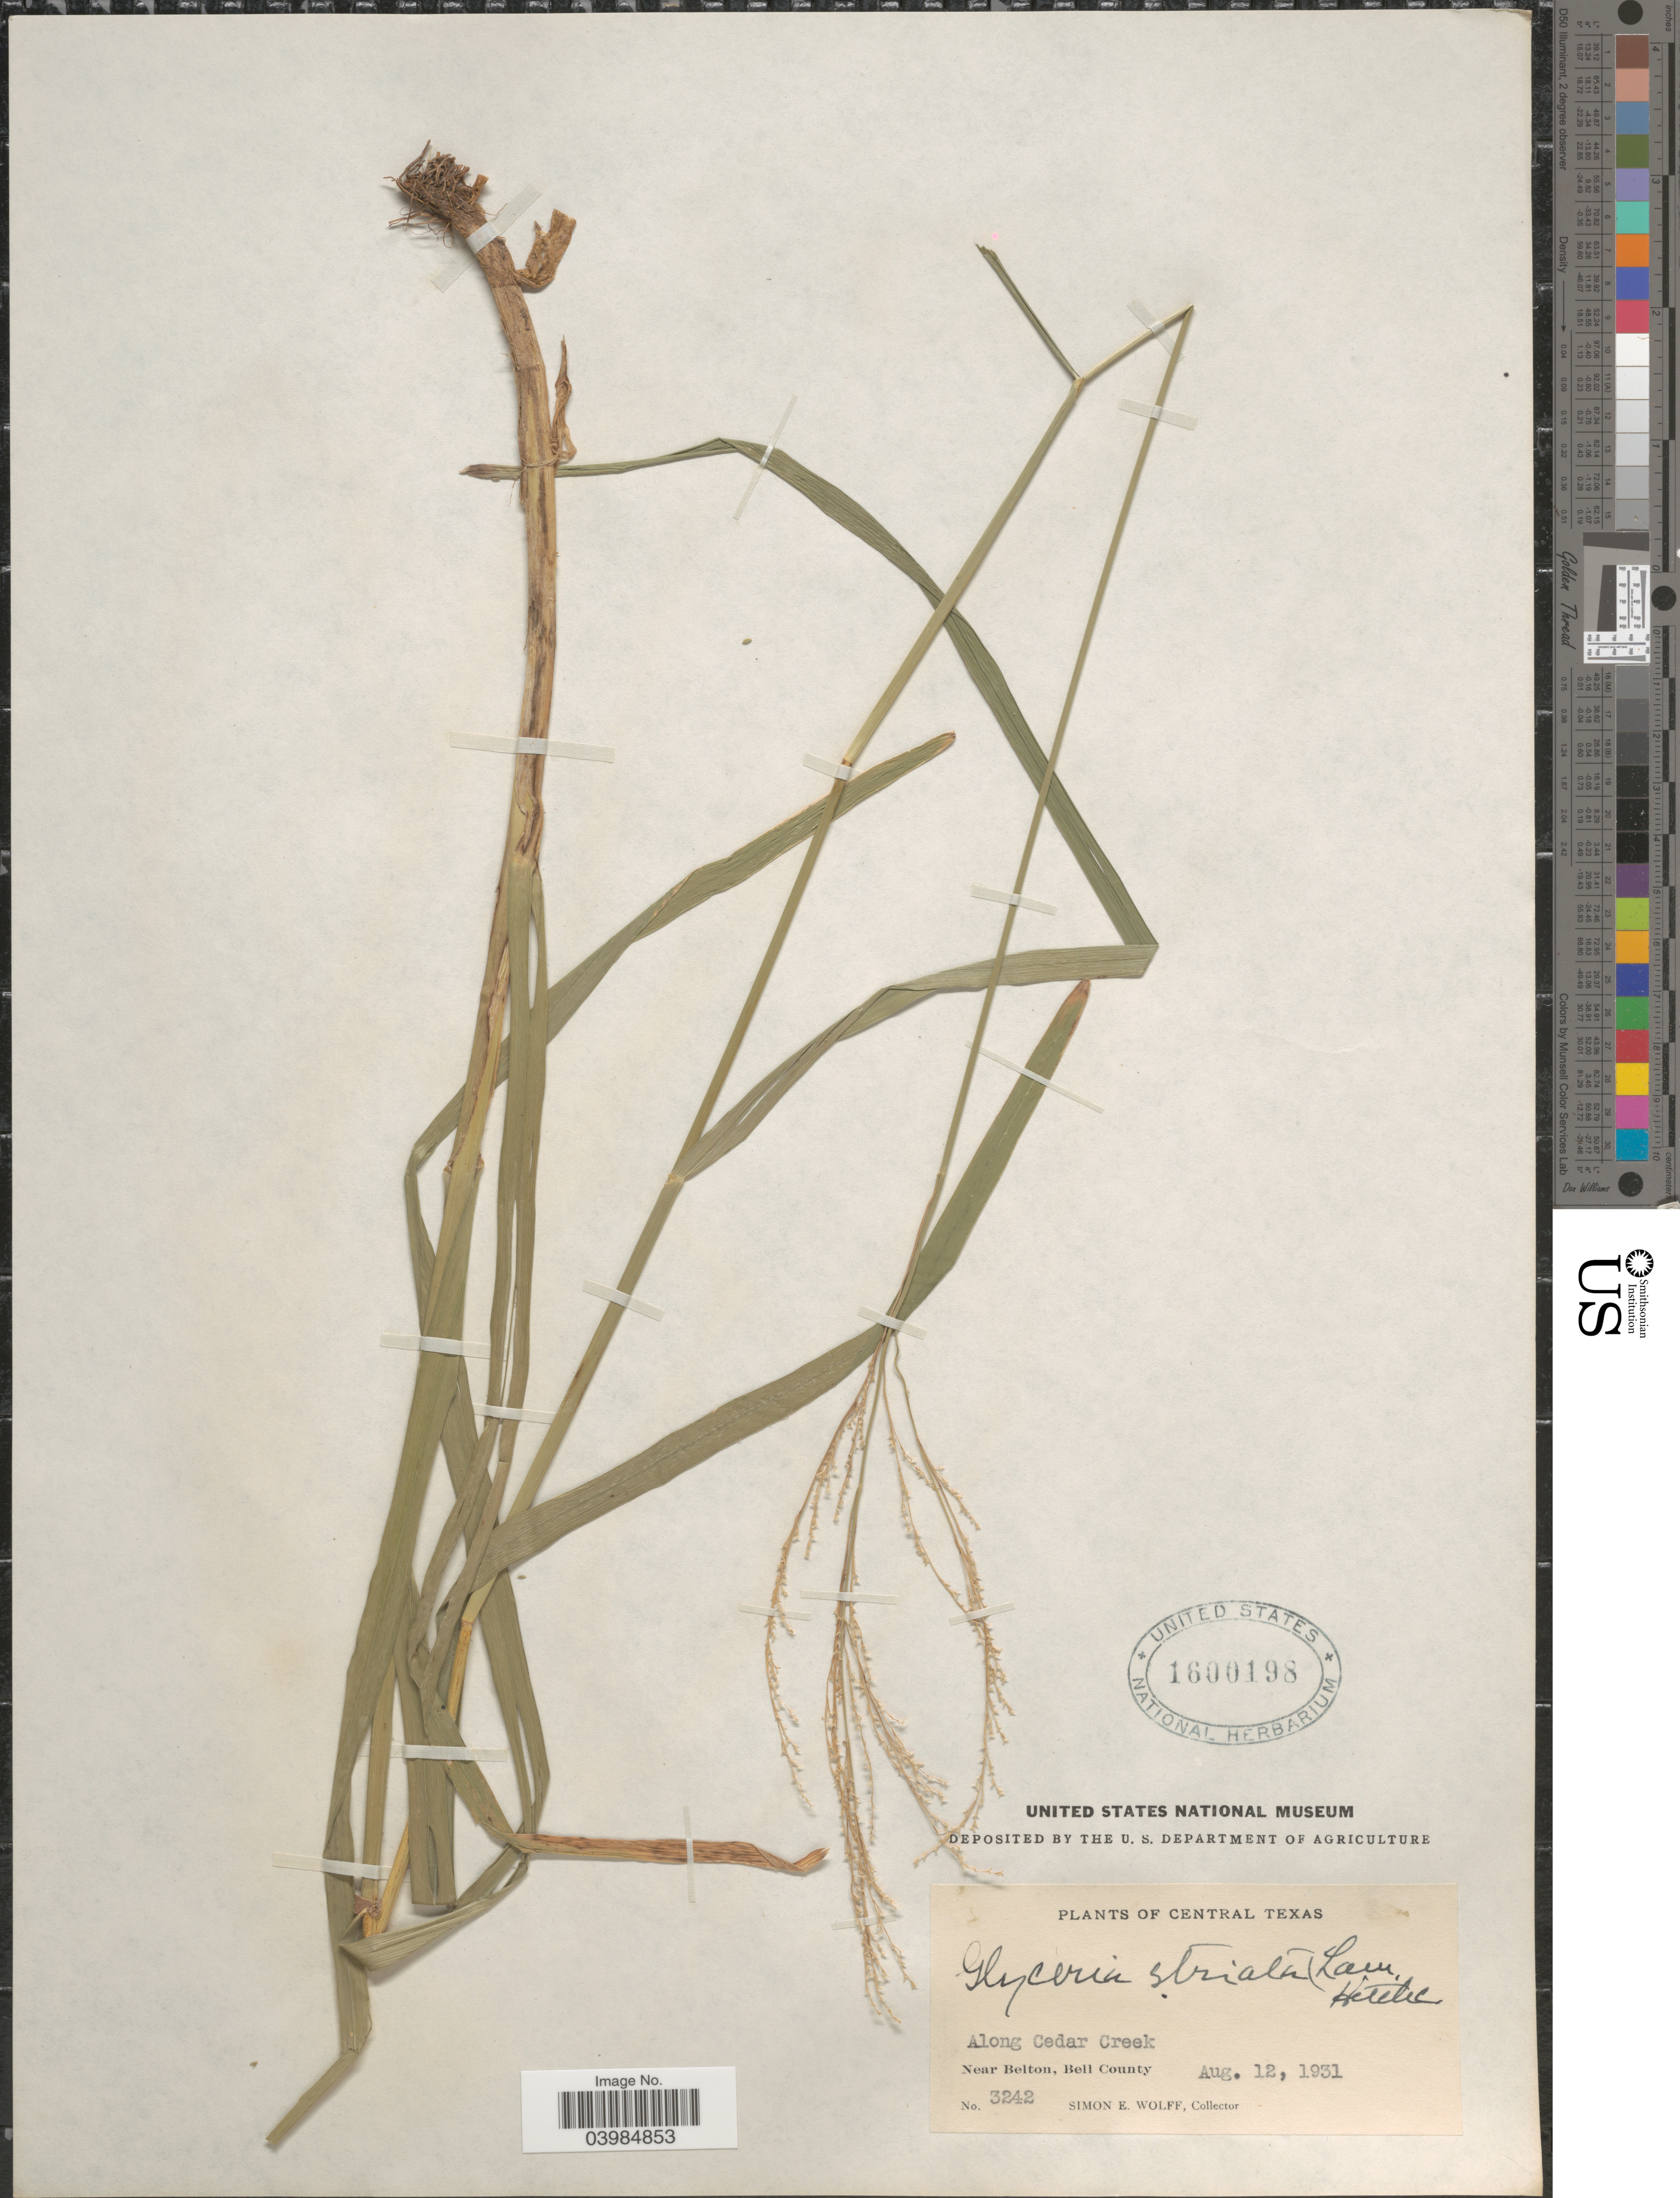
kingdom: Plantae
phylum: Tracheophyta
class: Liliopsida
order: Poales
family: Poaceae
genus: Glyceria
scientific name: Glyceria striata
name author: (Lam.) Hitchc.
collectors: S. E. Wolff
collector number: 3242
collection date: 1931-08-12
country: United States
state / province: Texas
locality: Central Texas. Along Cedar Creek. Near Belton, Bell County.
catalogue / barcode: US 1600198